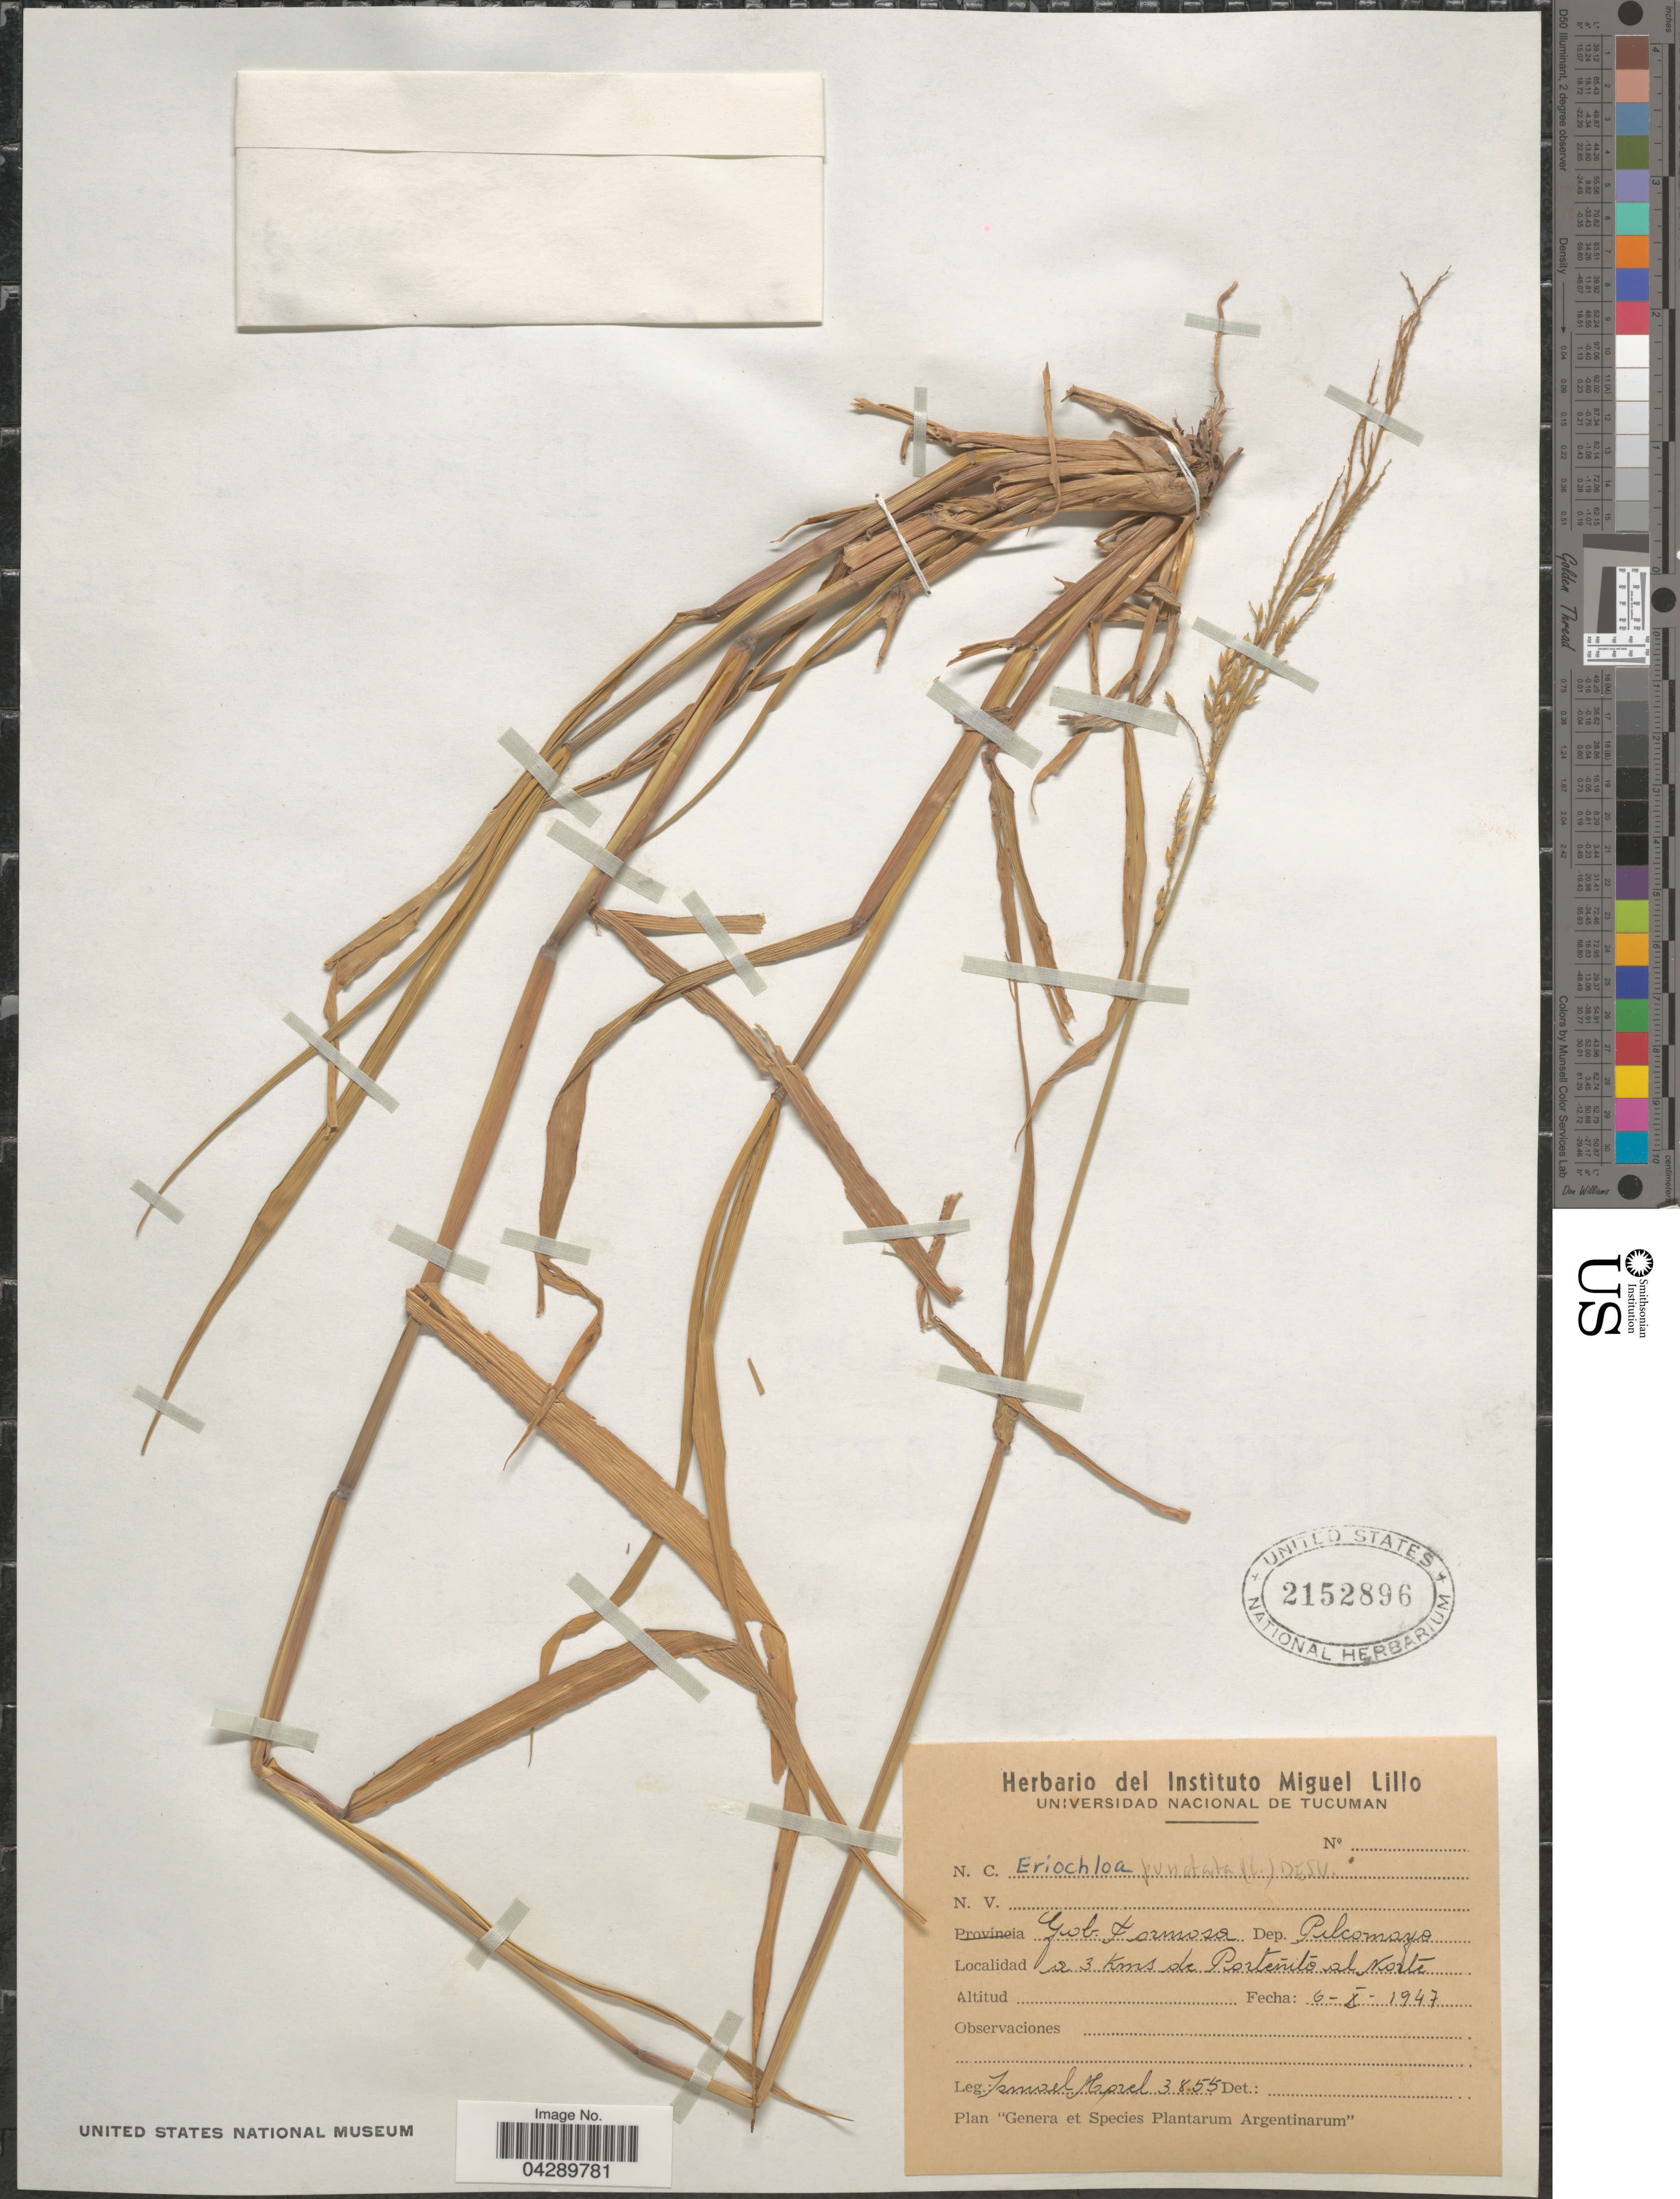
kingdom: Plantae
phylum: Tracheophyta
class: Liliopsida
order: Poales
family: Poaceae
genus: Eriochloa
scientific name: Eriochloa sp.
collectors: I. Morel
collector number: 3855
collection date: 1947-10-06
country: Argentina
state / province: Formosa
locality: Gob. Formosa. Dep. Pilcomayo. A 3 Kms de Portenito al Norte.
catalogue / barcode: US 2152896